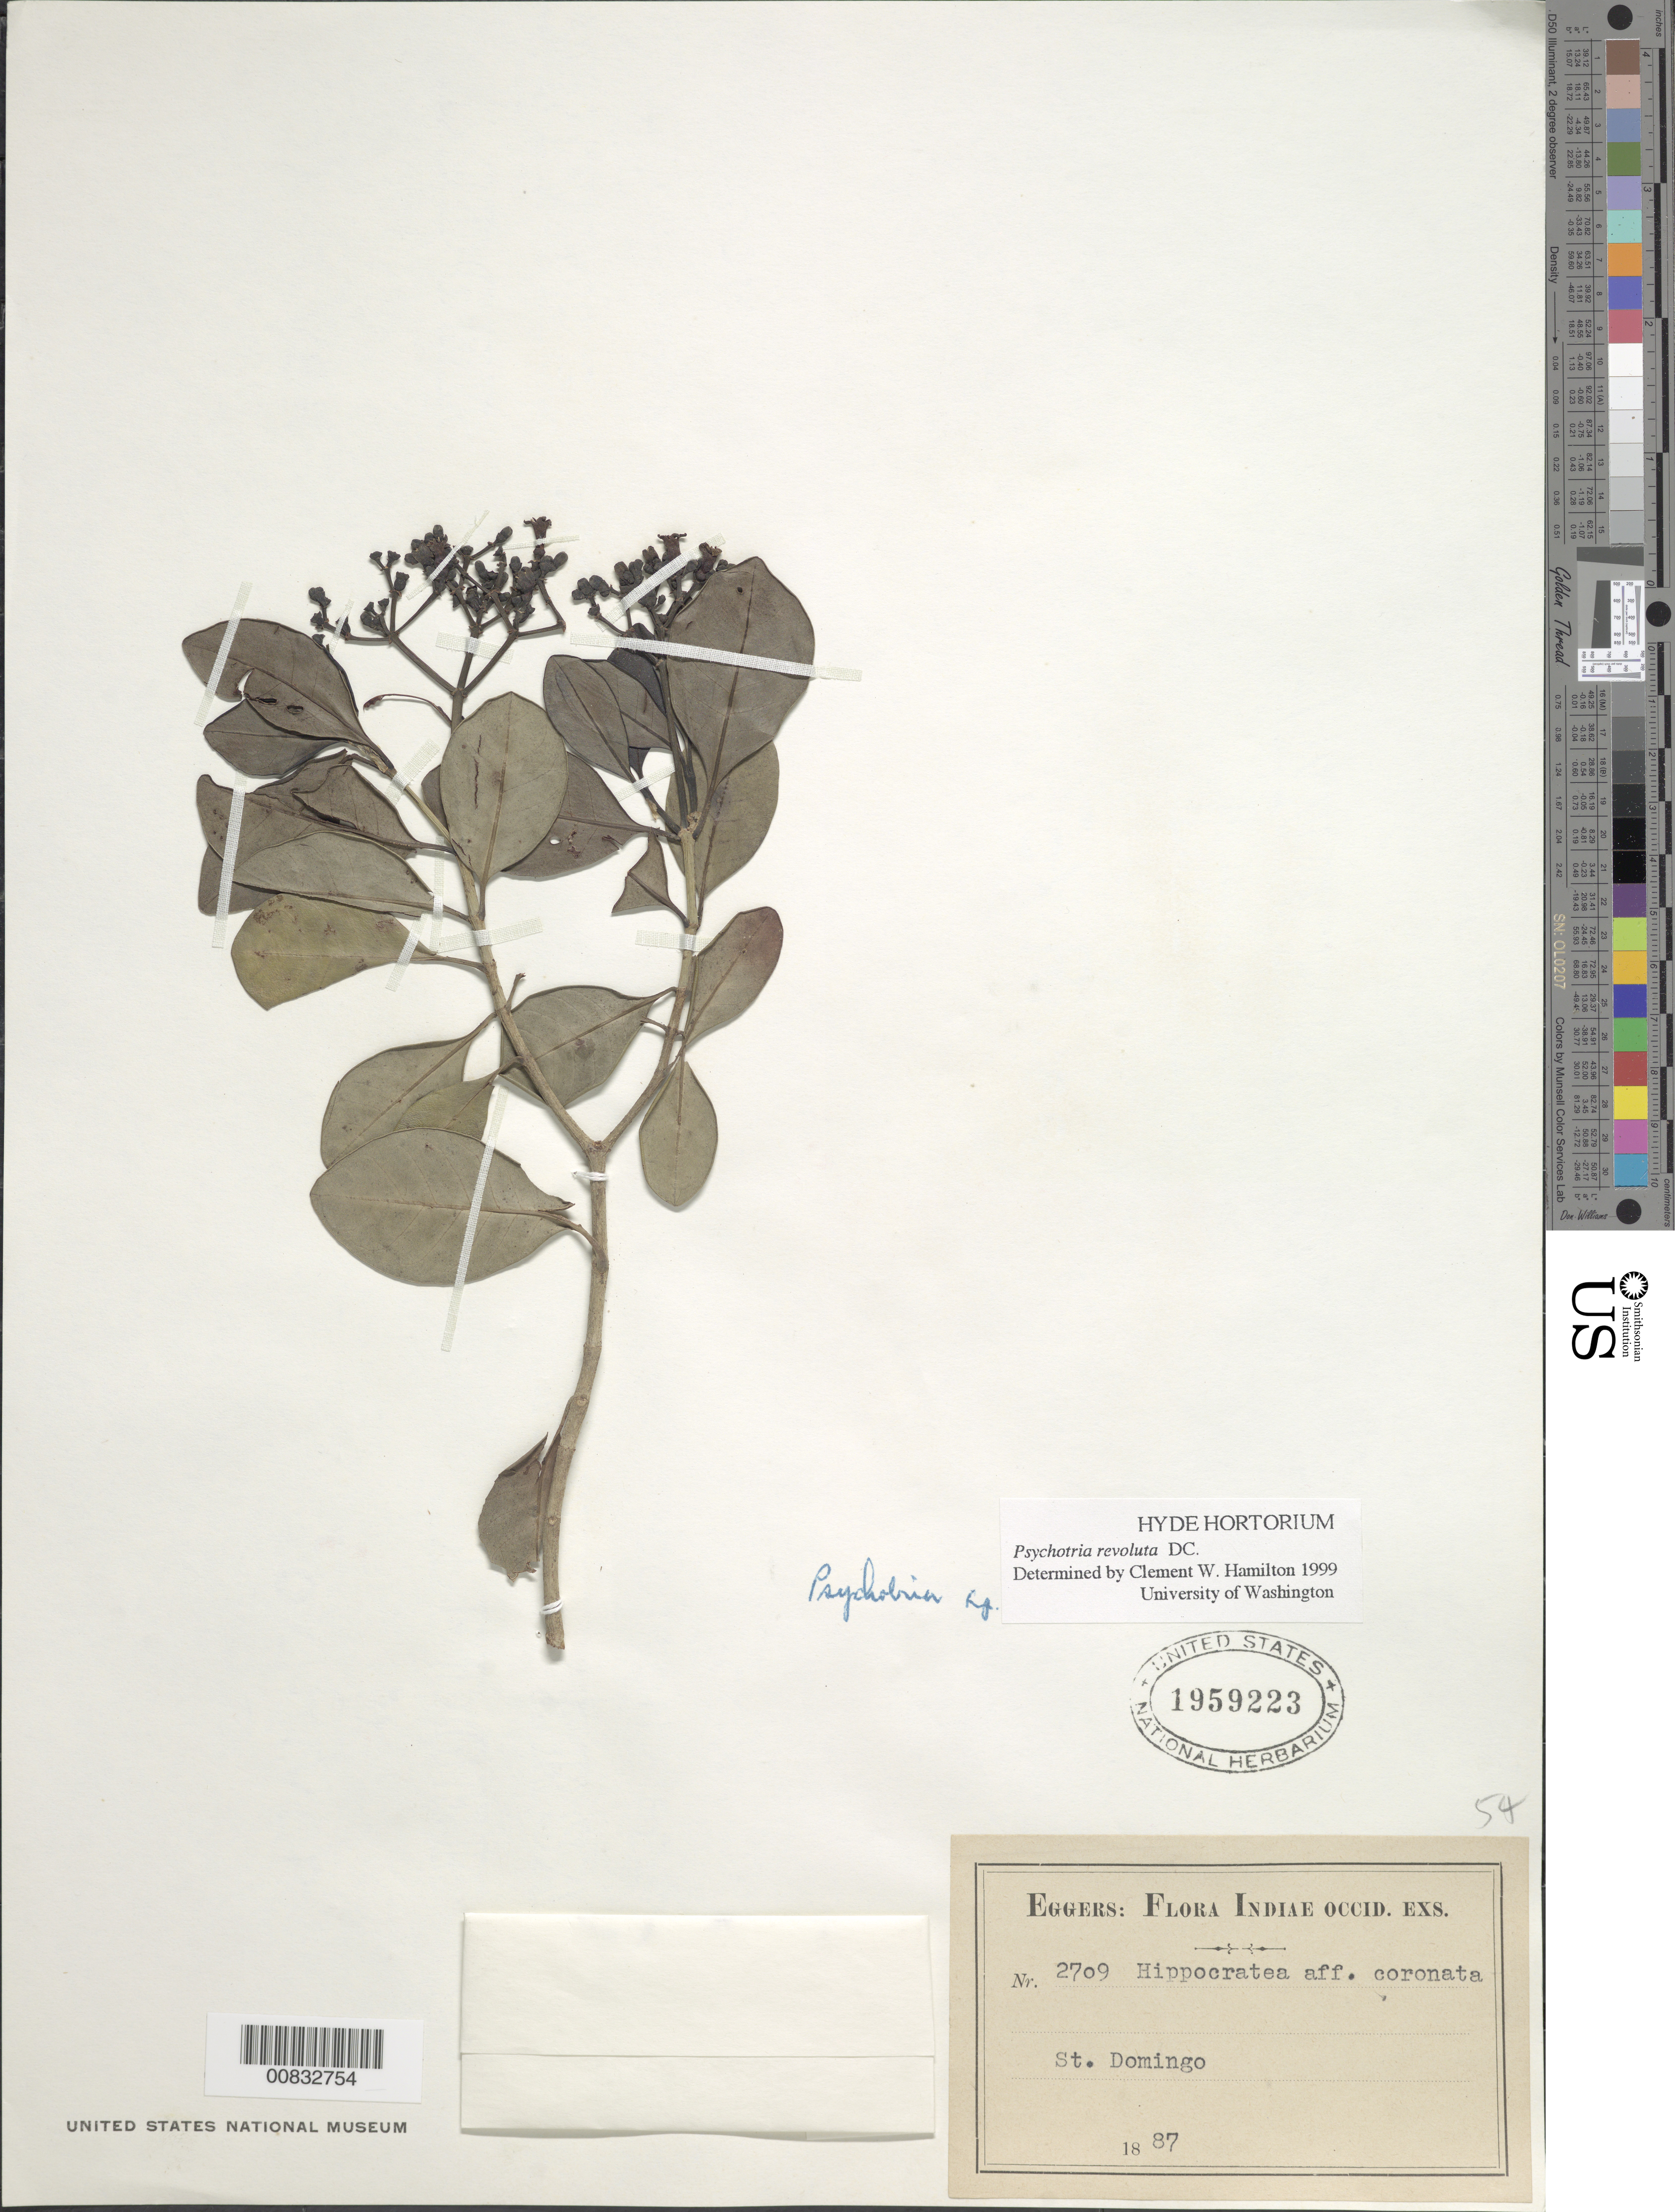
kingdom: Plantae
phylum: Tracheophyta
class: Magnoliopsida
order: Gentianales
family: Rubiaceae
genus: Psychotria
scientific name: Psychotria revoluta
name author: DC.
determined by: Hamilton, C. W.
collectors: H. F. A. von Eggers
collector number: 2709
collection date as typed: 1887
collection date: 1887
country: Dominican Republic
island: Hispaniola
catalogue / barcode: US 1959223